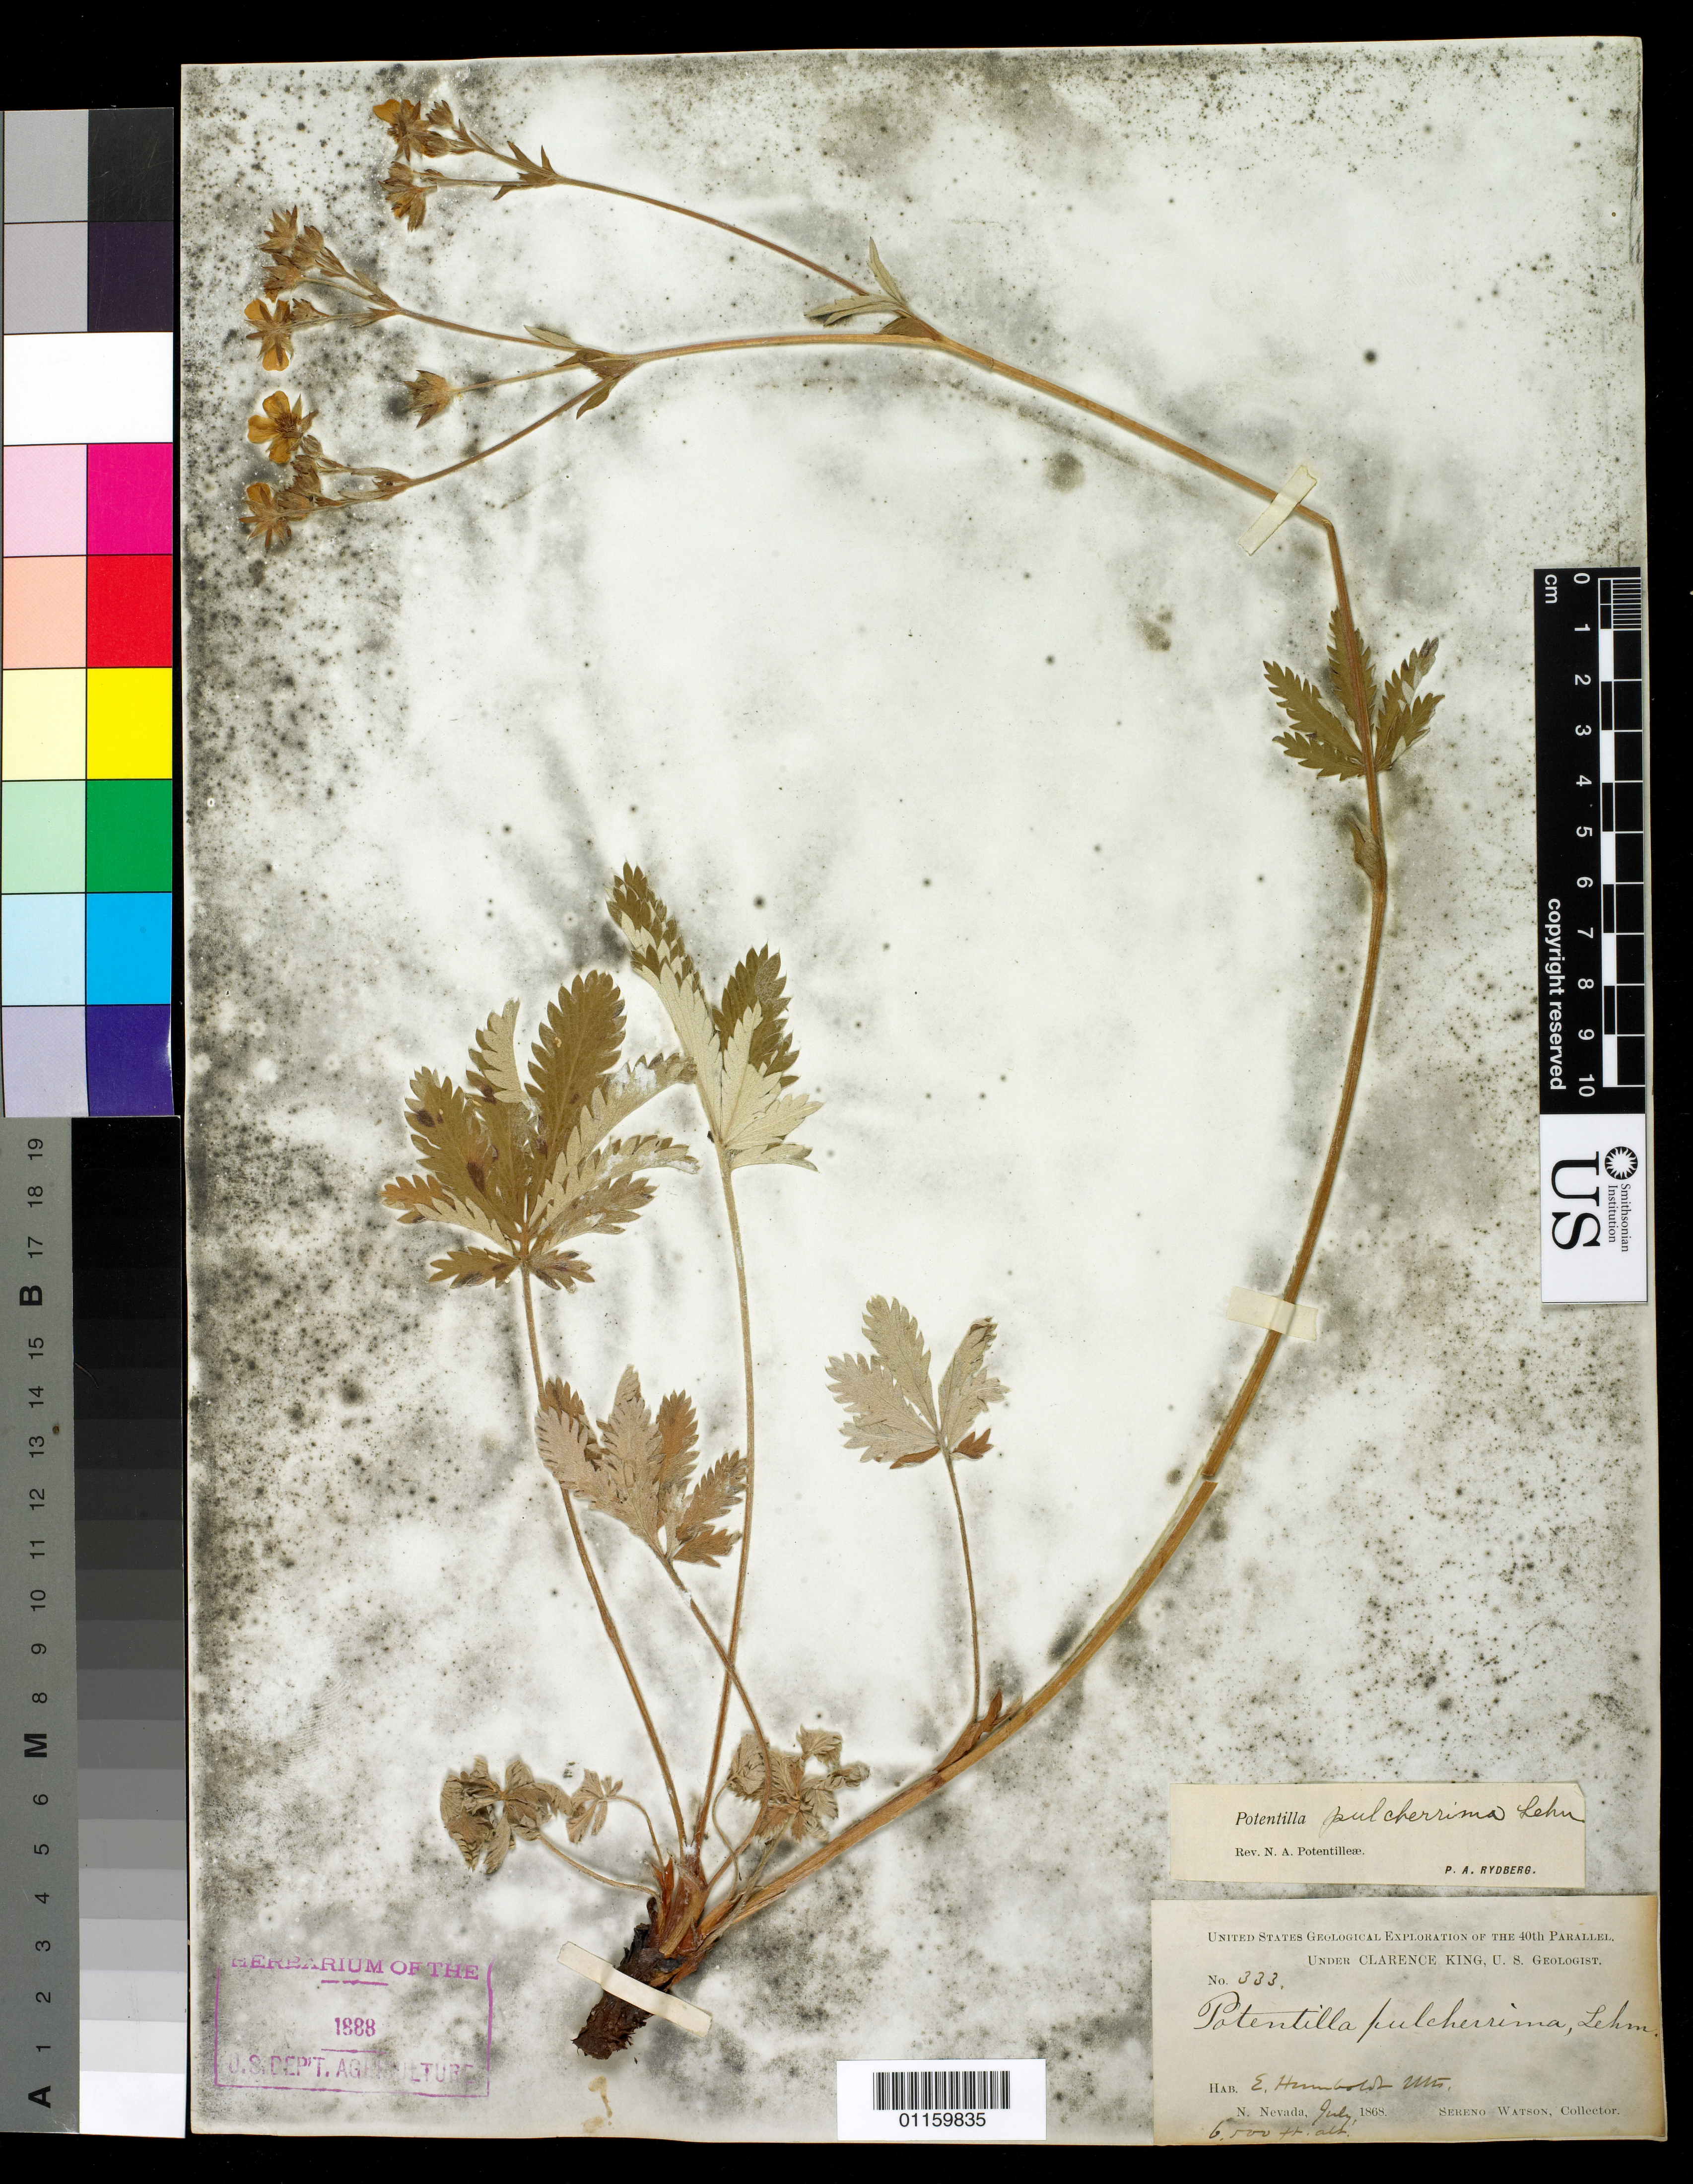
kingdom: Plantae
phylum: Tracheophyta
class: Magnoliopsida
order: Rosales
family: Rosaceae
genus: Potentilla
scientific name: Potentilla pulcherrima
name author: Lehm.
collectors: S. Watson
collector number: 333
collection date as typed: Jul 1868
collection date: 1868-07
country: United States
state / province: Nevada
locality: E. Humboldt Mts.,N.Nevada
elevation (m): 1981